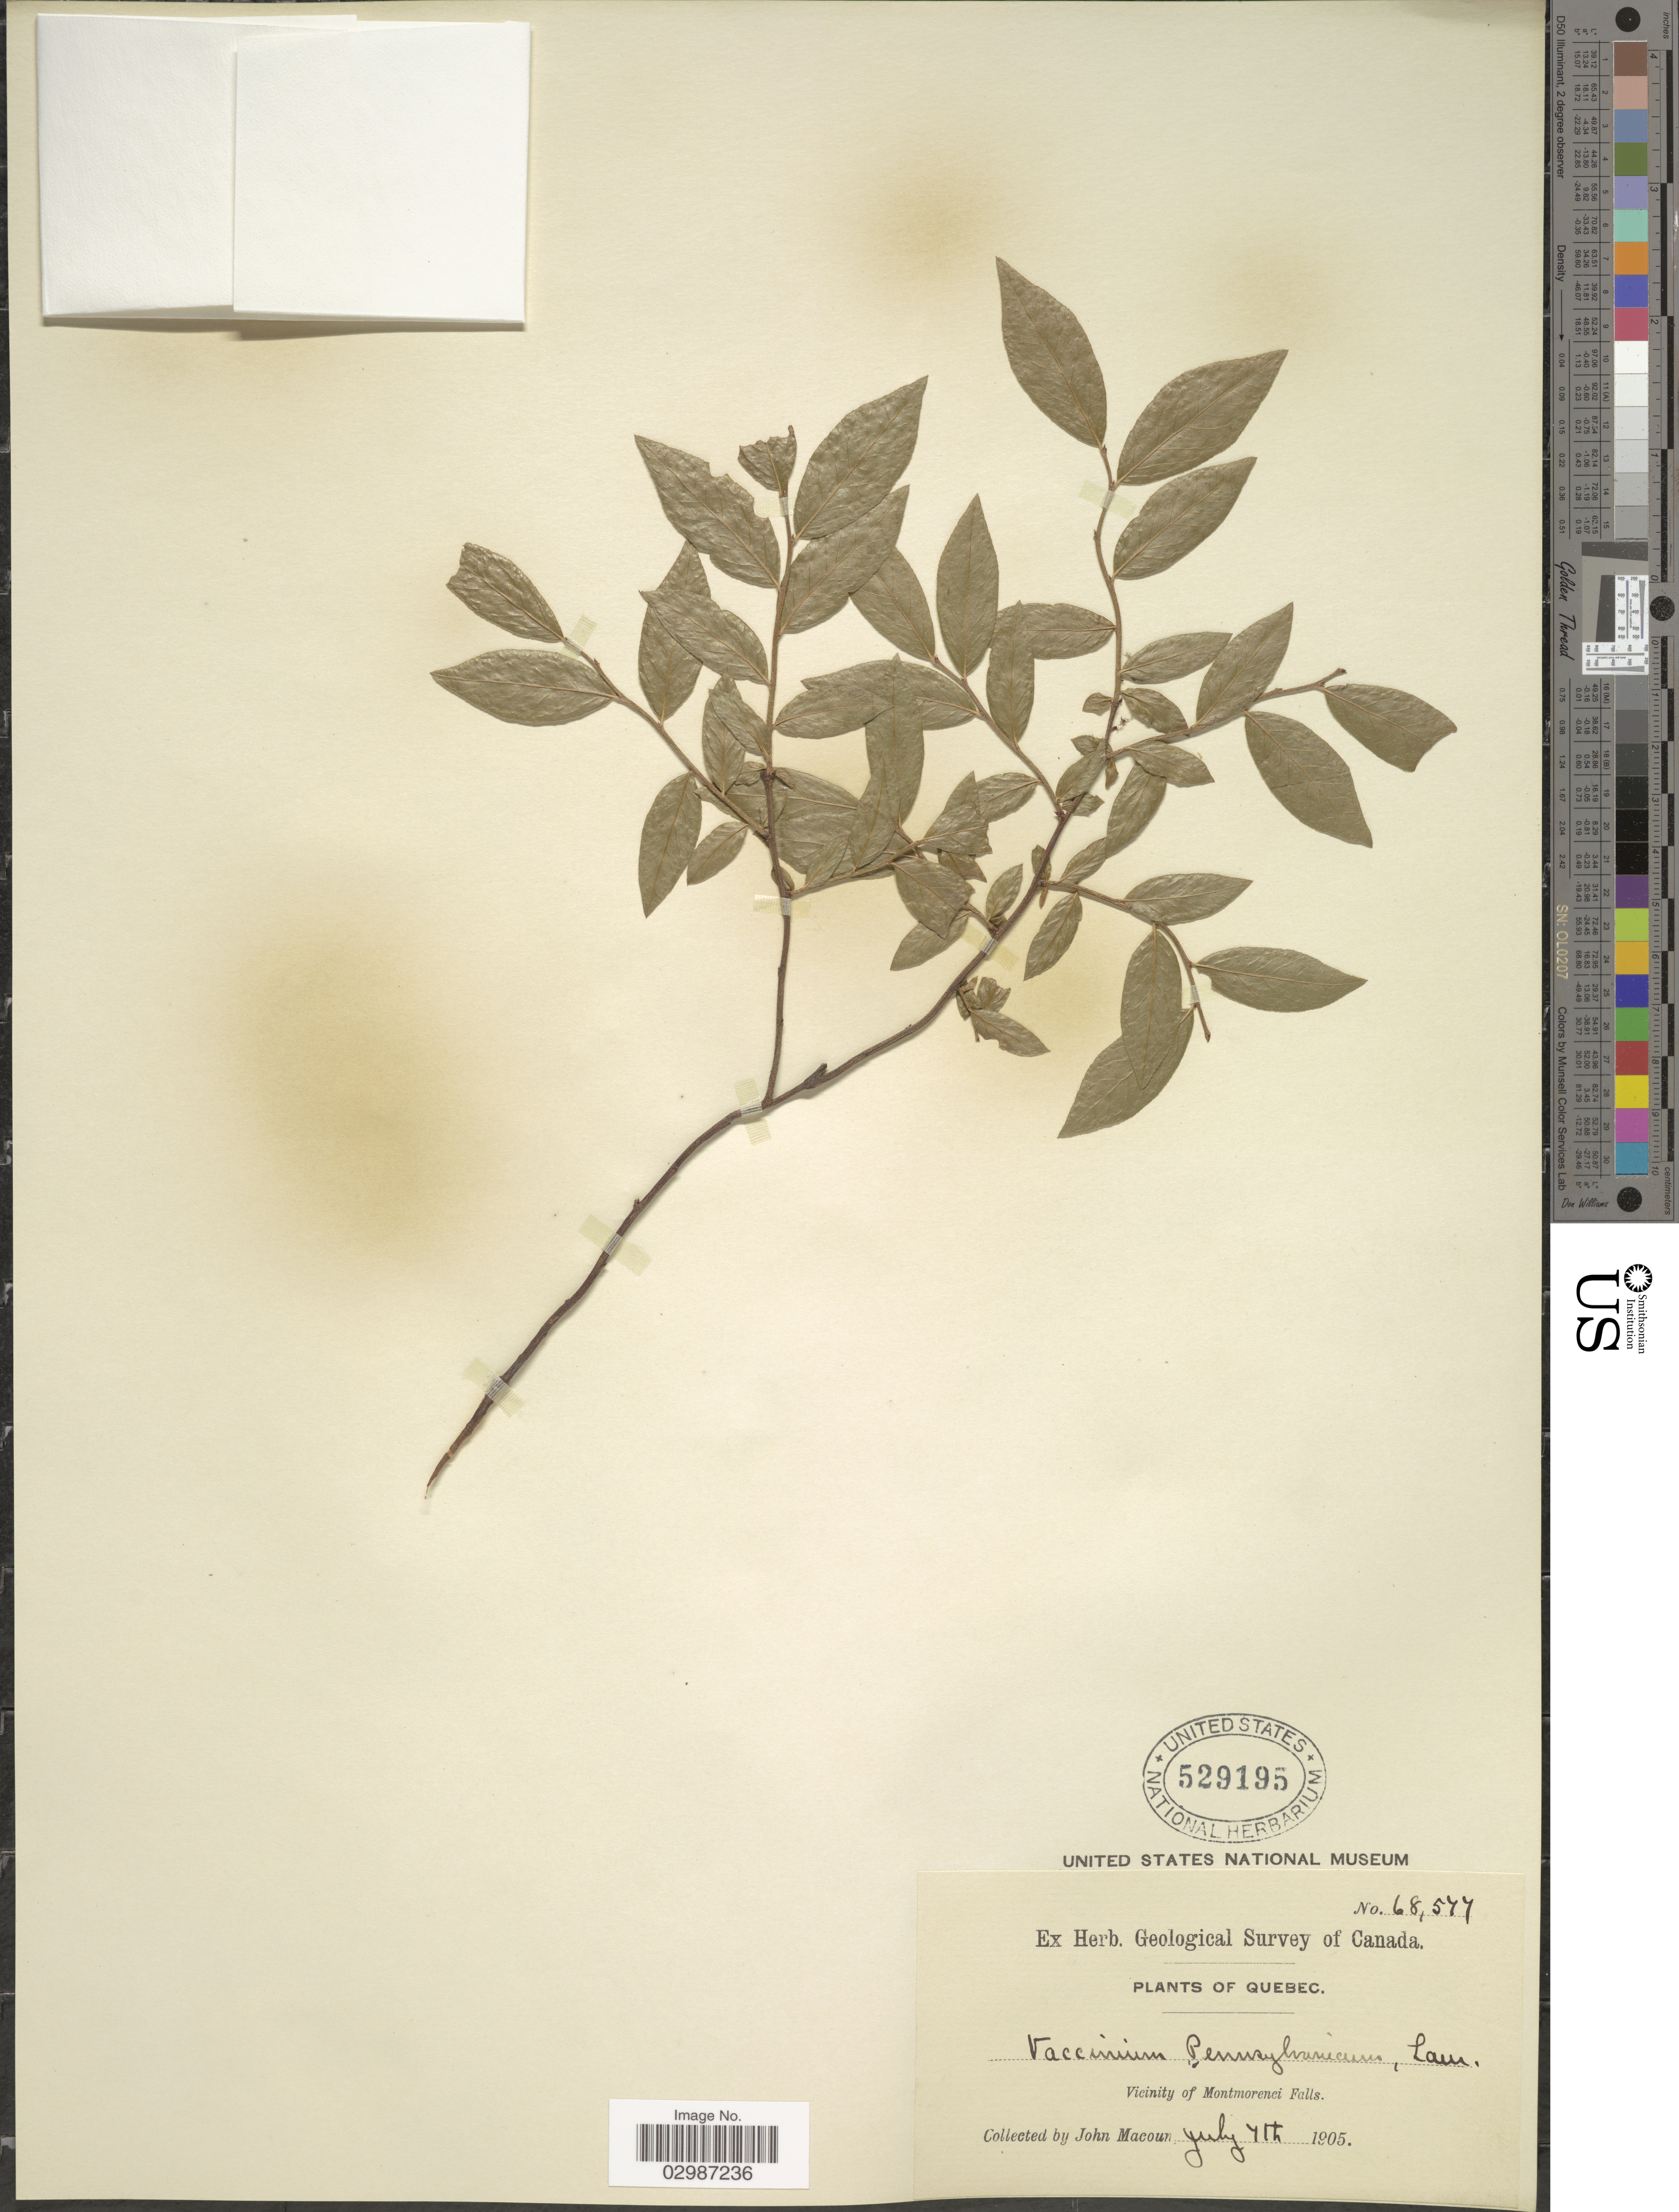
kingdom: Plantae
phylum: Tracheophyta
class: Magnoliopsida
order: Ericales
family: Ericaceae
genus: Vaccinium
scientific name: Vaccinium angustifolium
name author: Aiton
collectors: J. Macoun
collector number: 68577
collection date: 1905-07-07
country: Canada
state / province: Quebec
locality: Vicinity of Montmorenci Falls.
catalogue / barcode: US 529195